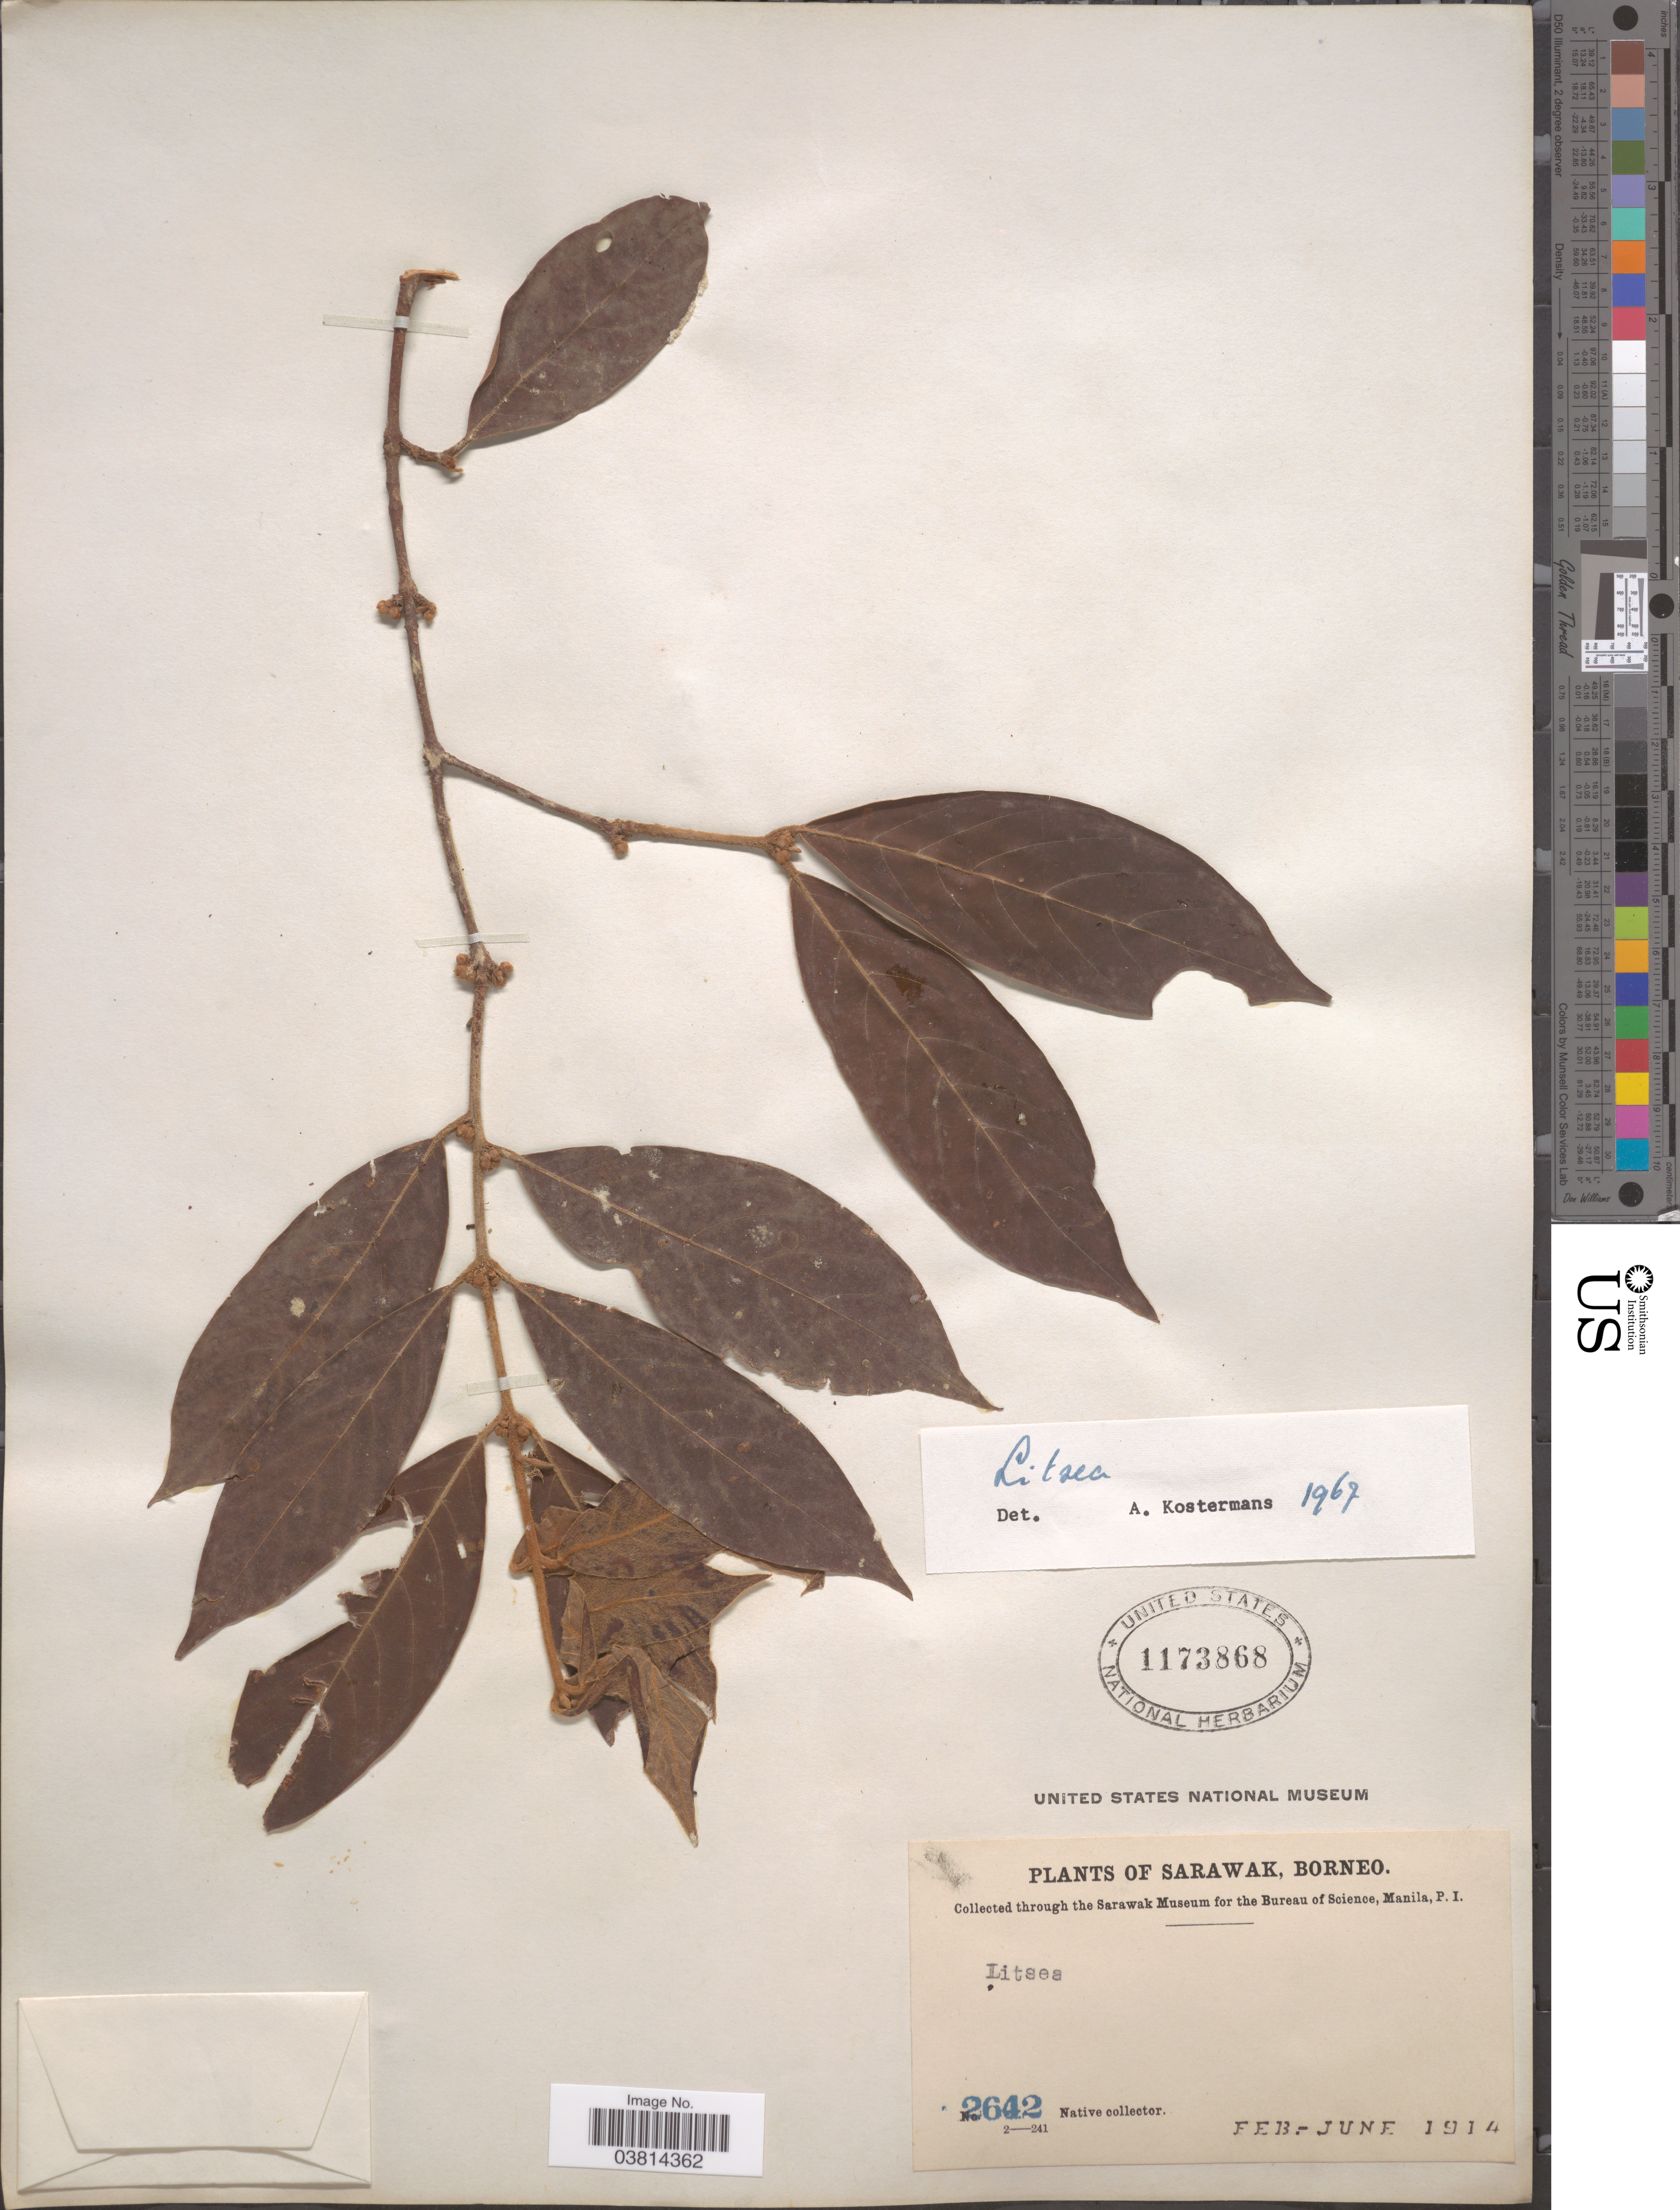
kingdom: Plantae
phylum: Tracheophyta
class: Magnoliopsida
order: Laurales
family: Lauraceae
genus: Litsea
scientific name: Litsea sp.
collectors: Native collector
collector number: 2642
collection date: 1914-02/1914-06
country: Malaysia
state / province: Sarawak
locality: Borneo.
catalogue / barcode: US 1173868